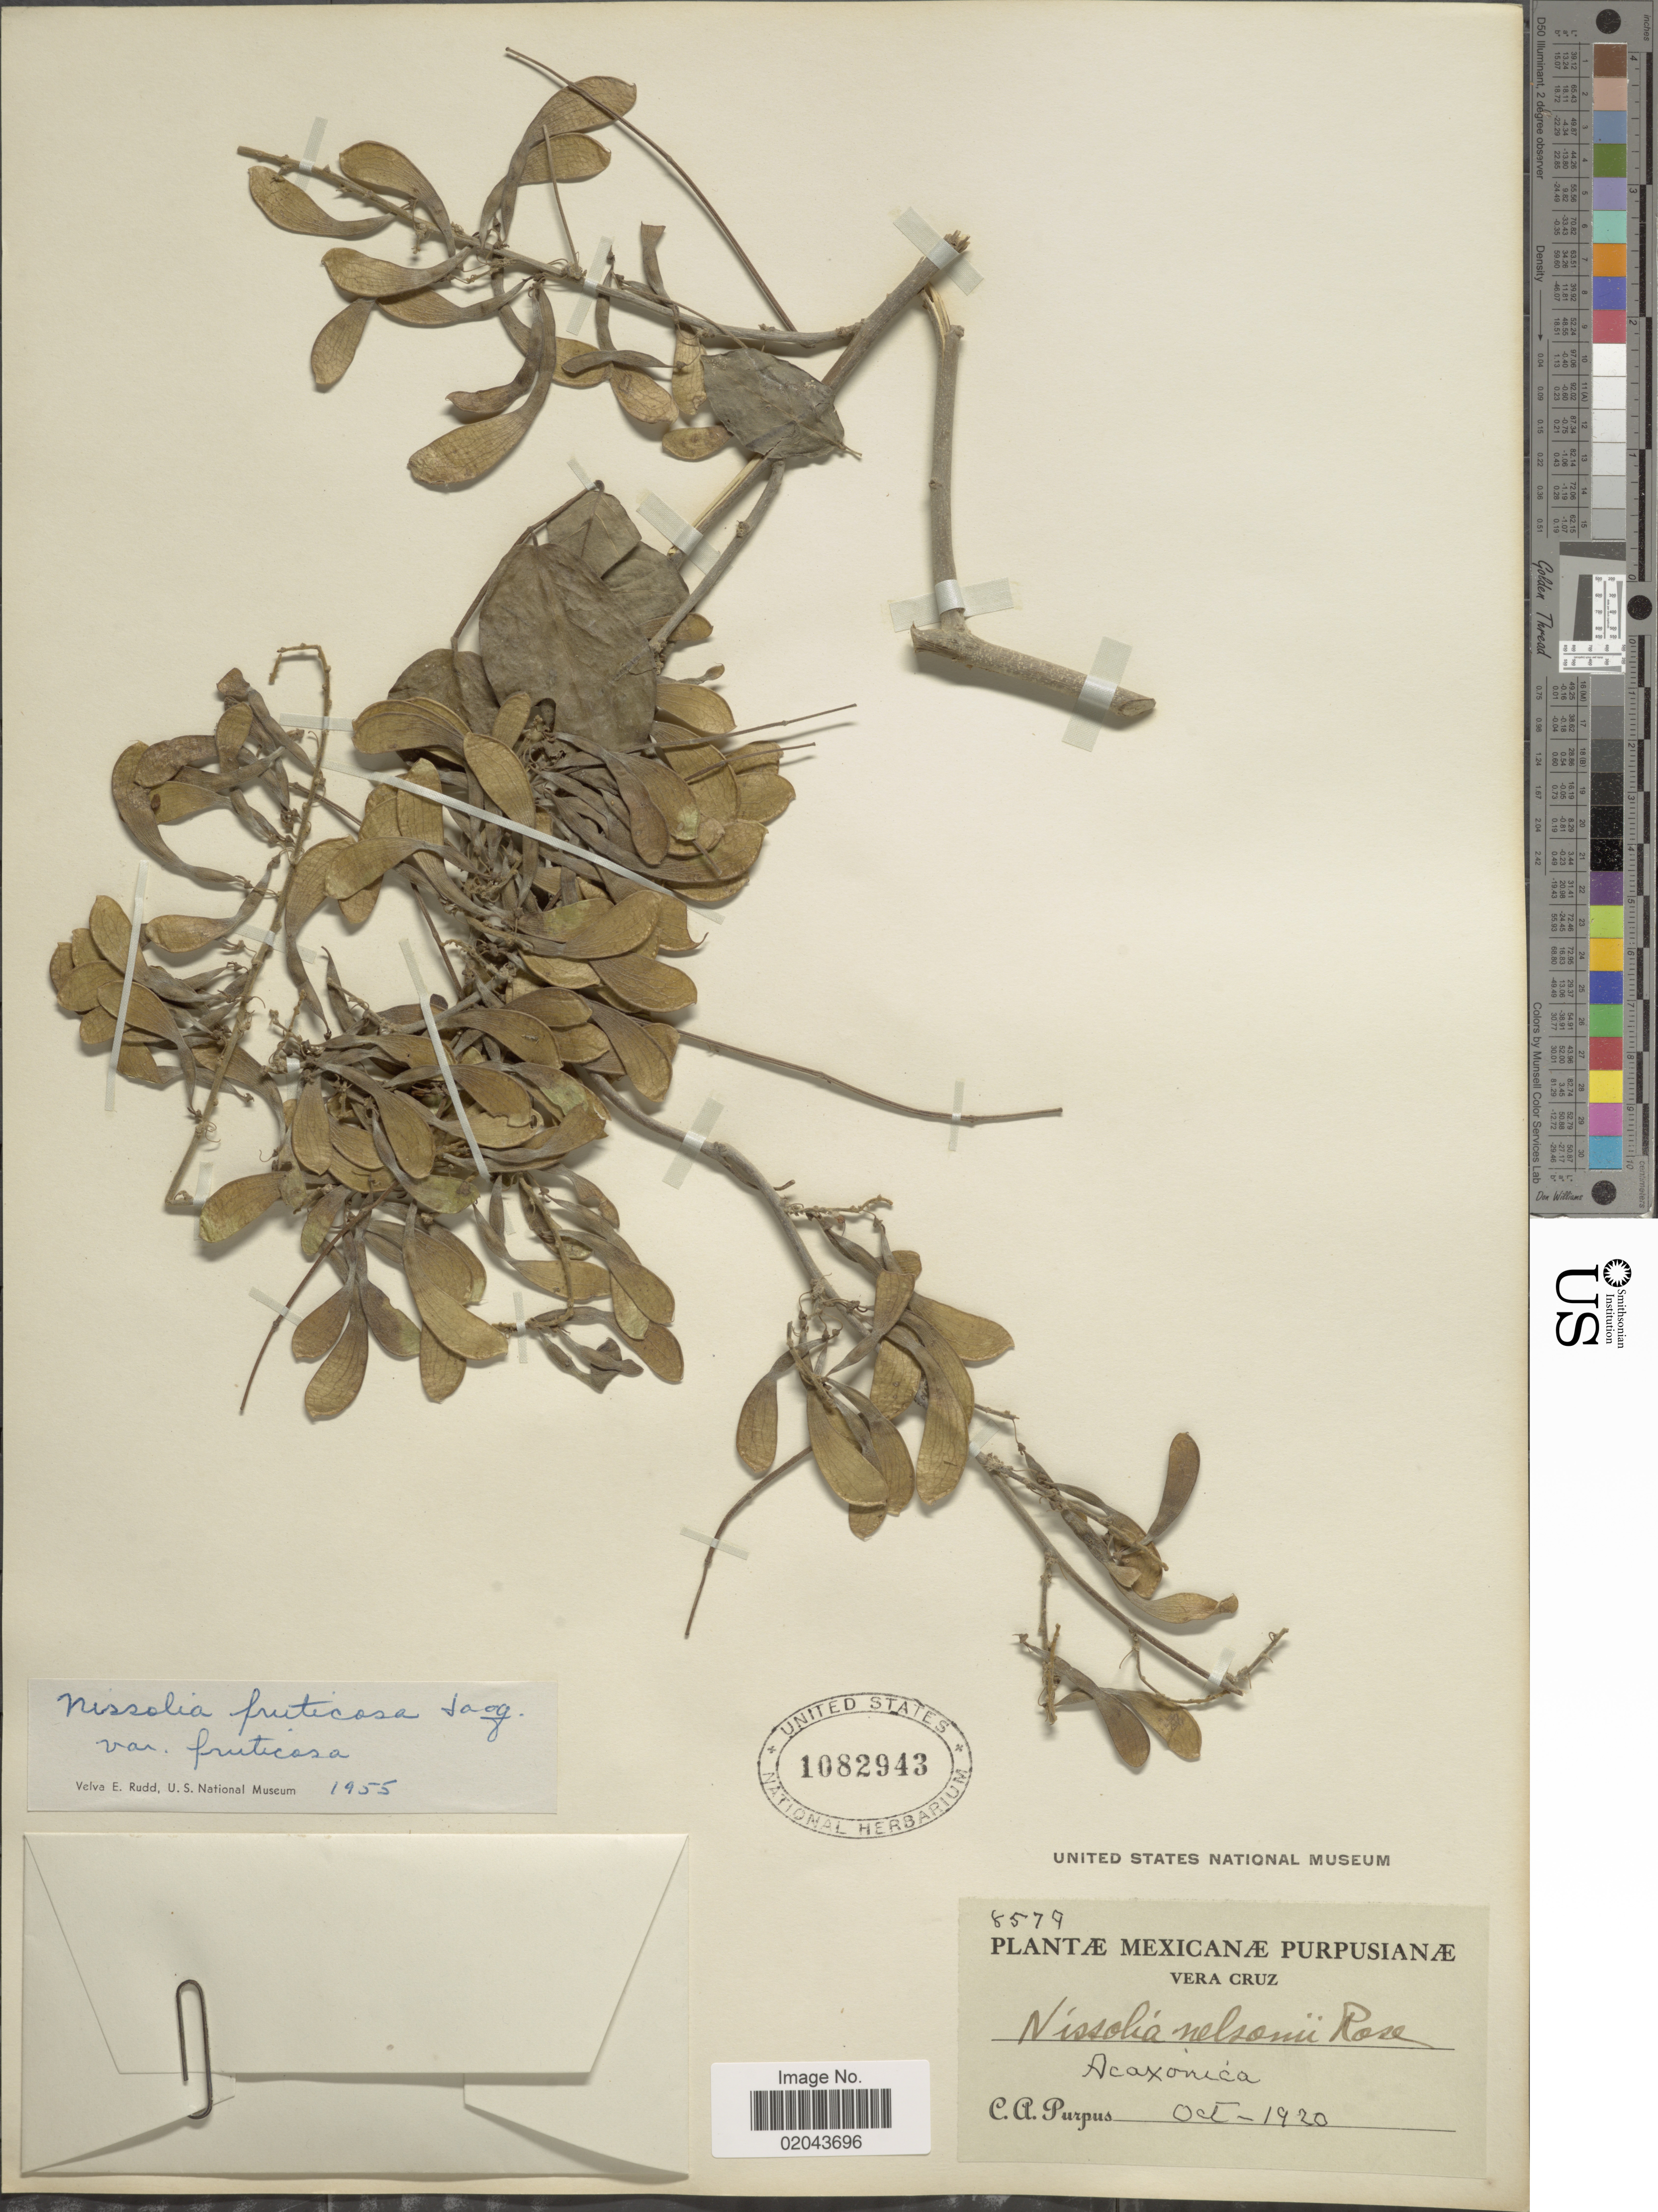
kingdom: Plantae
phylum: Tracheophyta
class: Magnoliopsida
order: Fabales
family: Fabaceae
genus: Nissolia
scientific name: Nissolia fruticosa var. fruticosa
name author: Jacq.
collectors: C. A. Purpus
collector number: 8579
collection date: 1920-10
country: Mexico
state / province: Veracruz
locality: Vera Cruz, Acaxonica.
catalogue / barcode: US 1082943